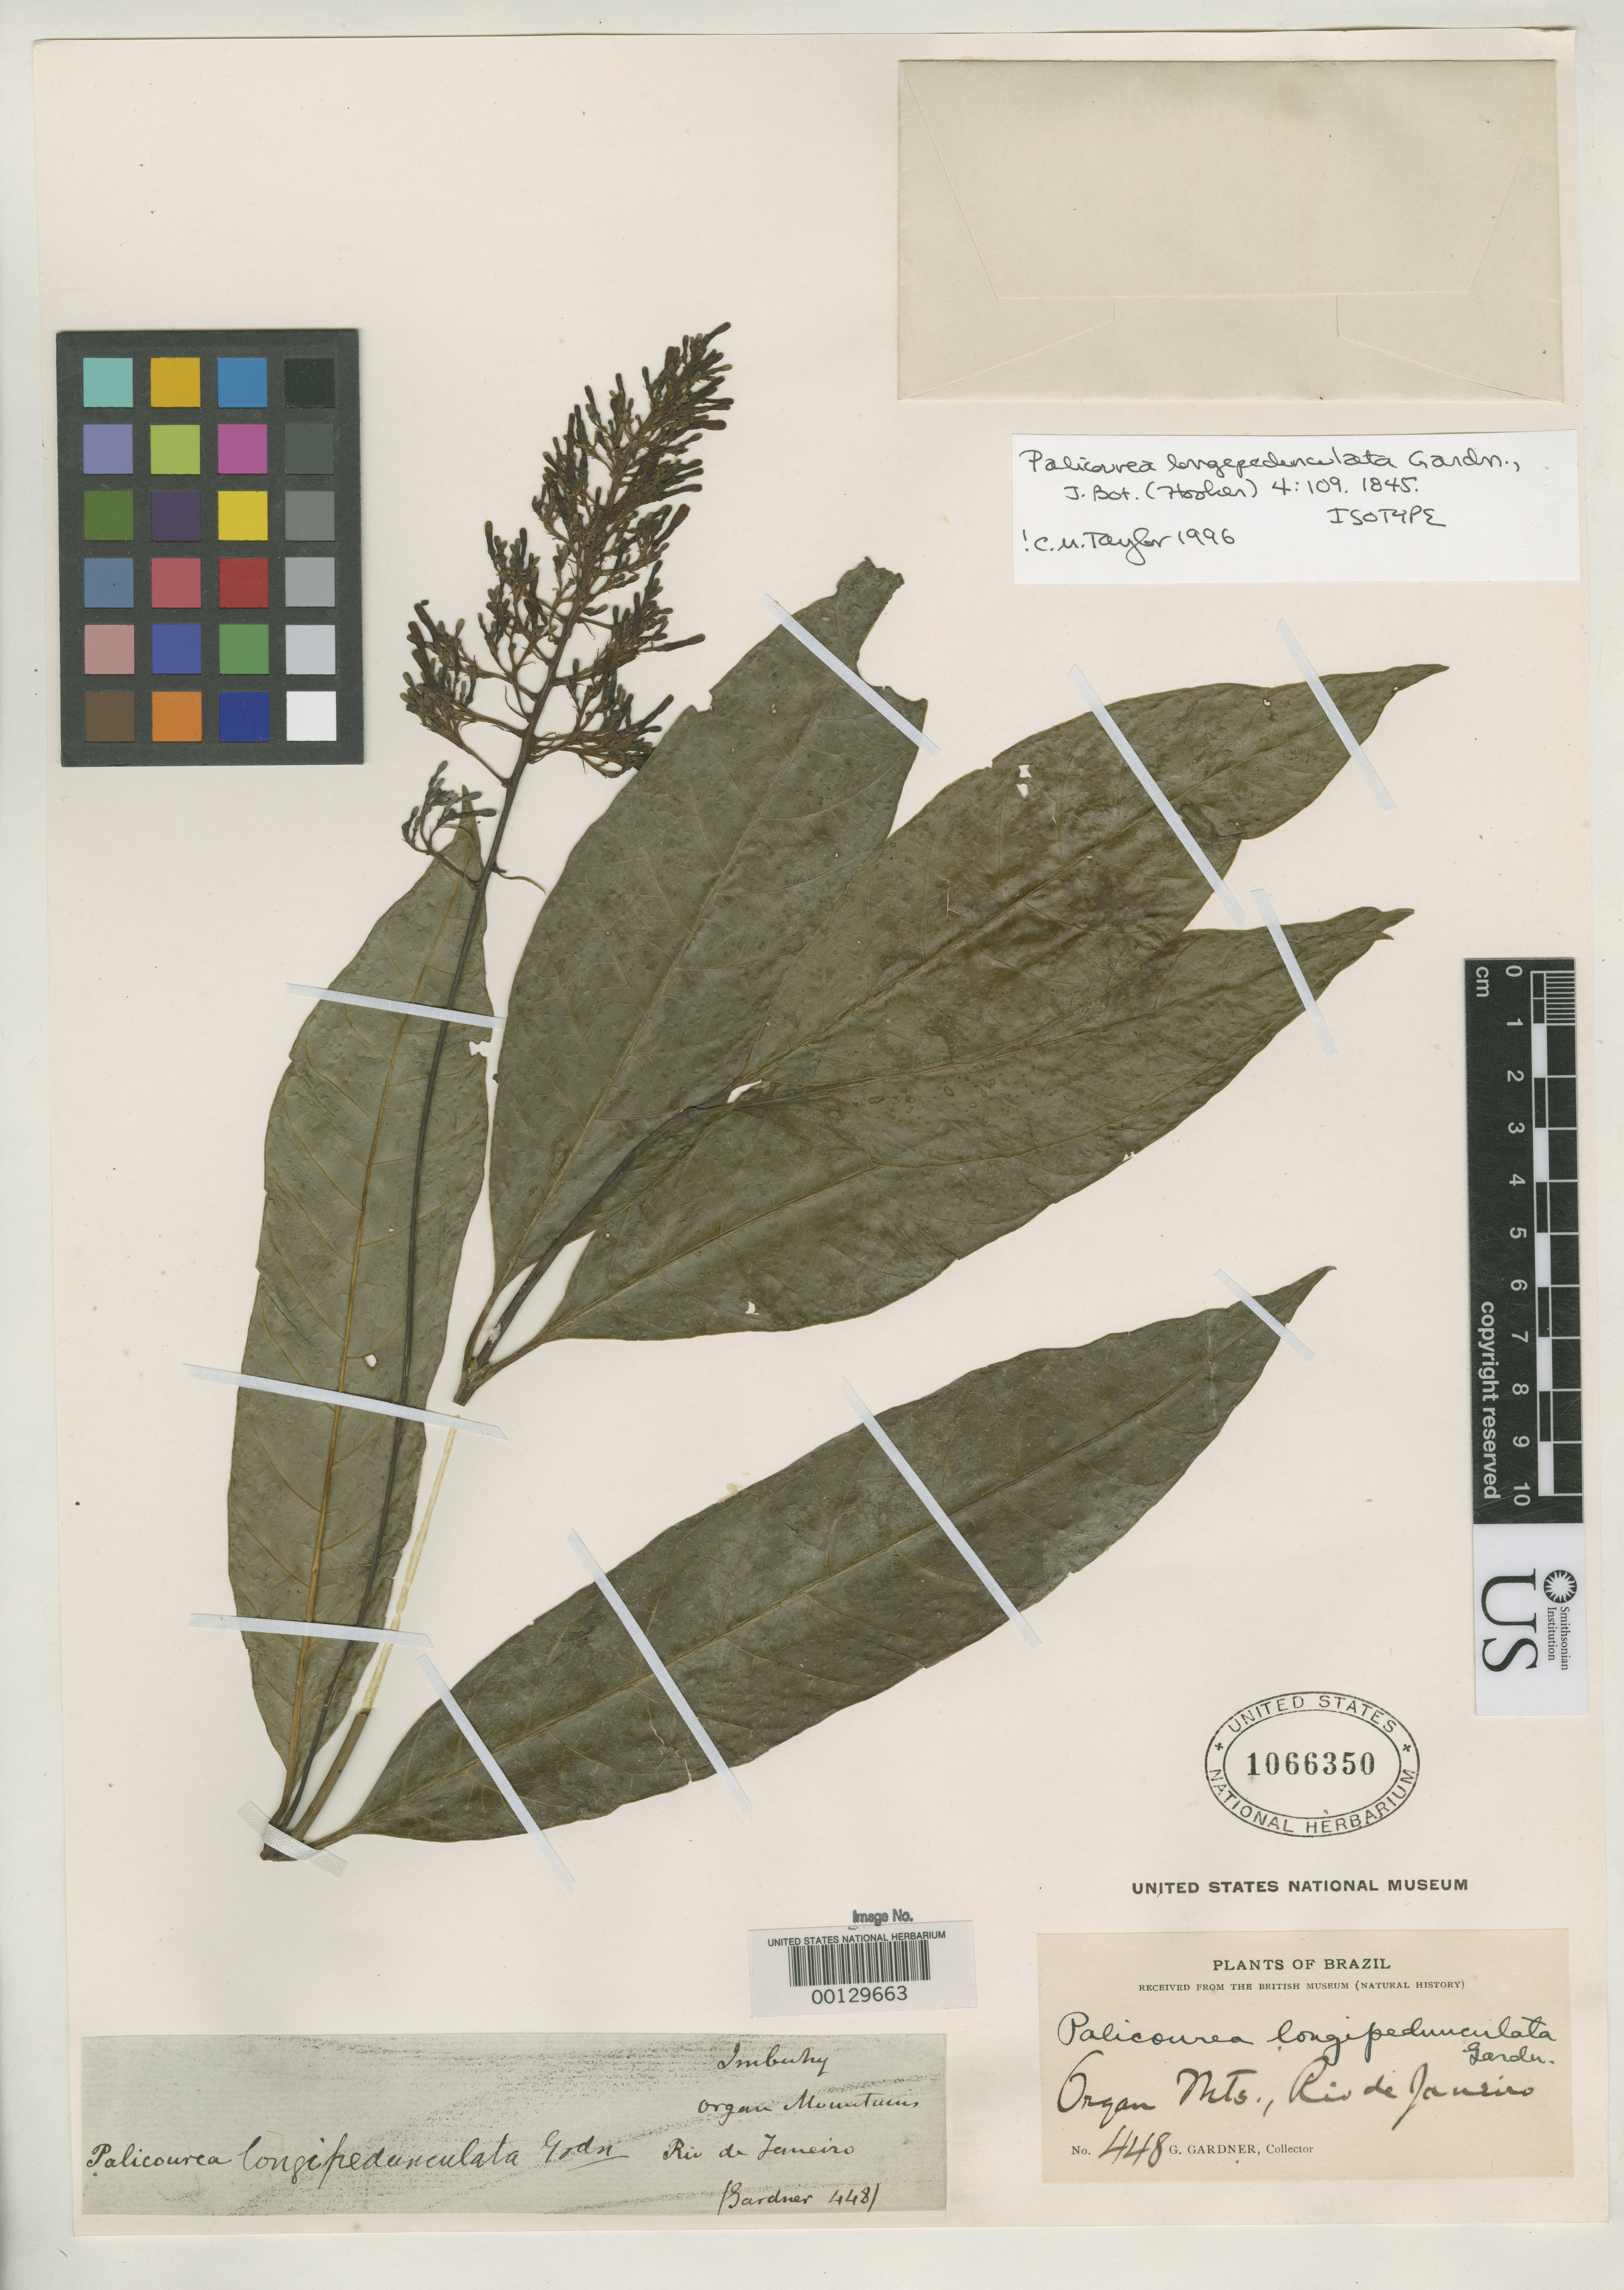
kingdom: Plantae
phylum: Tracheophyta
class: Magnoliopsida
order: Gentianales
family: Rubiaceae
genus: Palicourea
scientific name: Palicourea longepedunculata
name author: Gardner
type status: Isotype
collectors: G. Gardner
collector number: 448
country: Brazil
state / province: Rio de Janeiro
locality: Organ Mountains.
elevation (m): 1219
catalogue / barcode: US 1066350